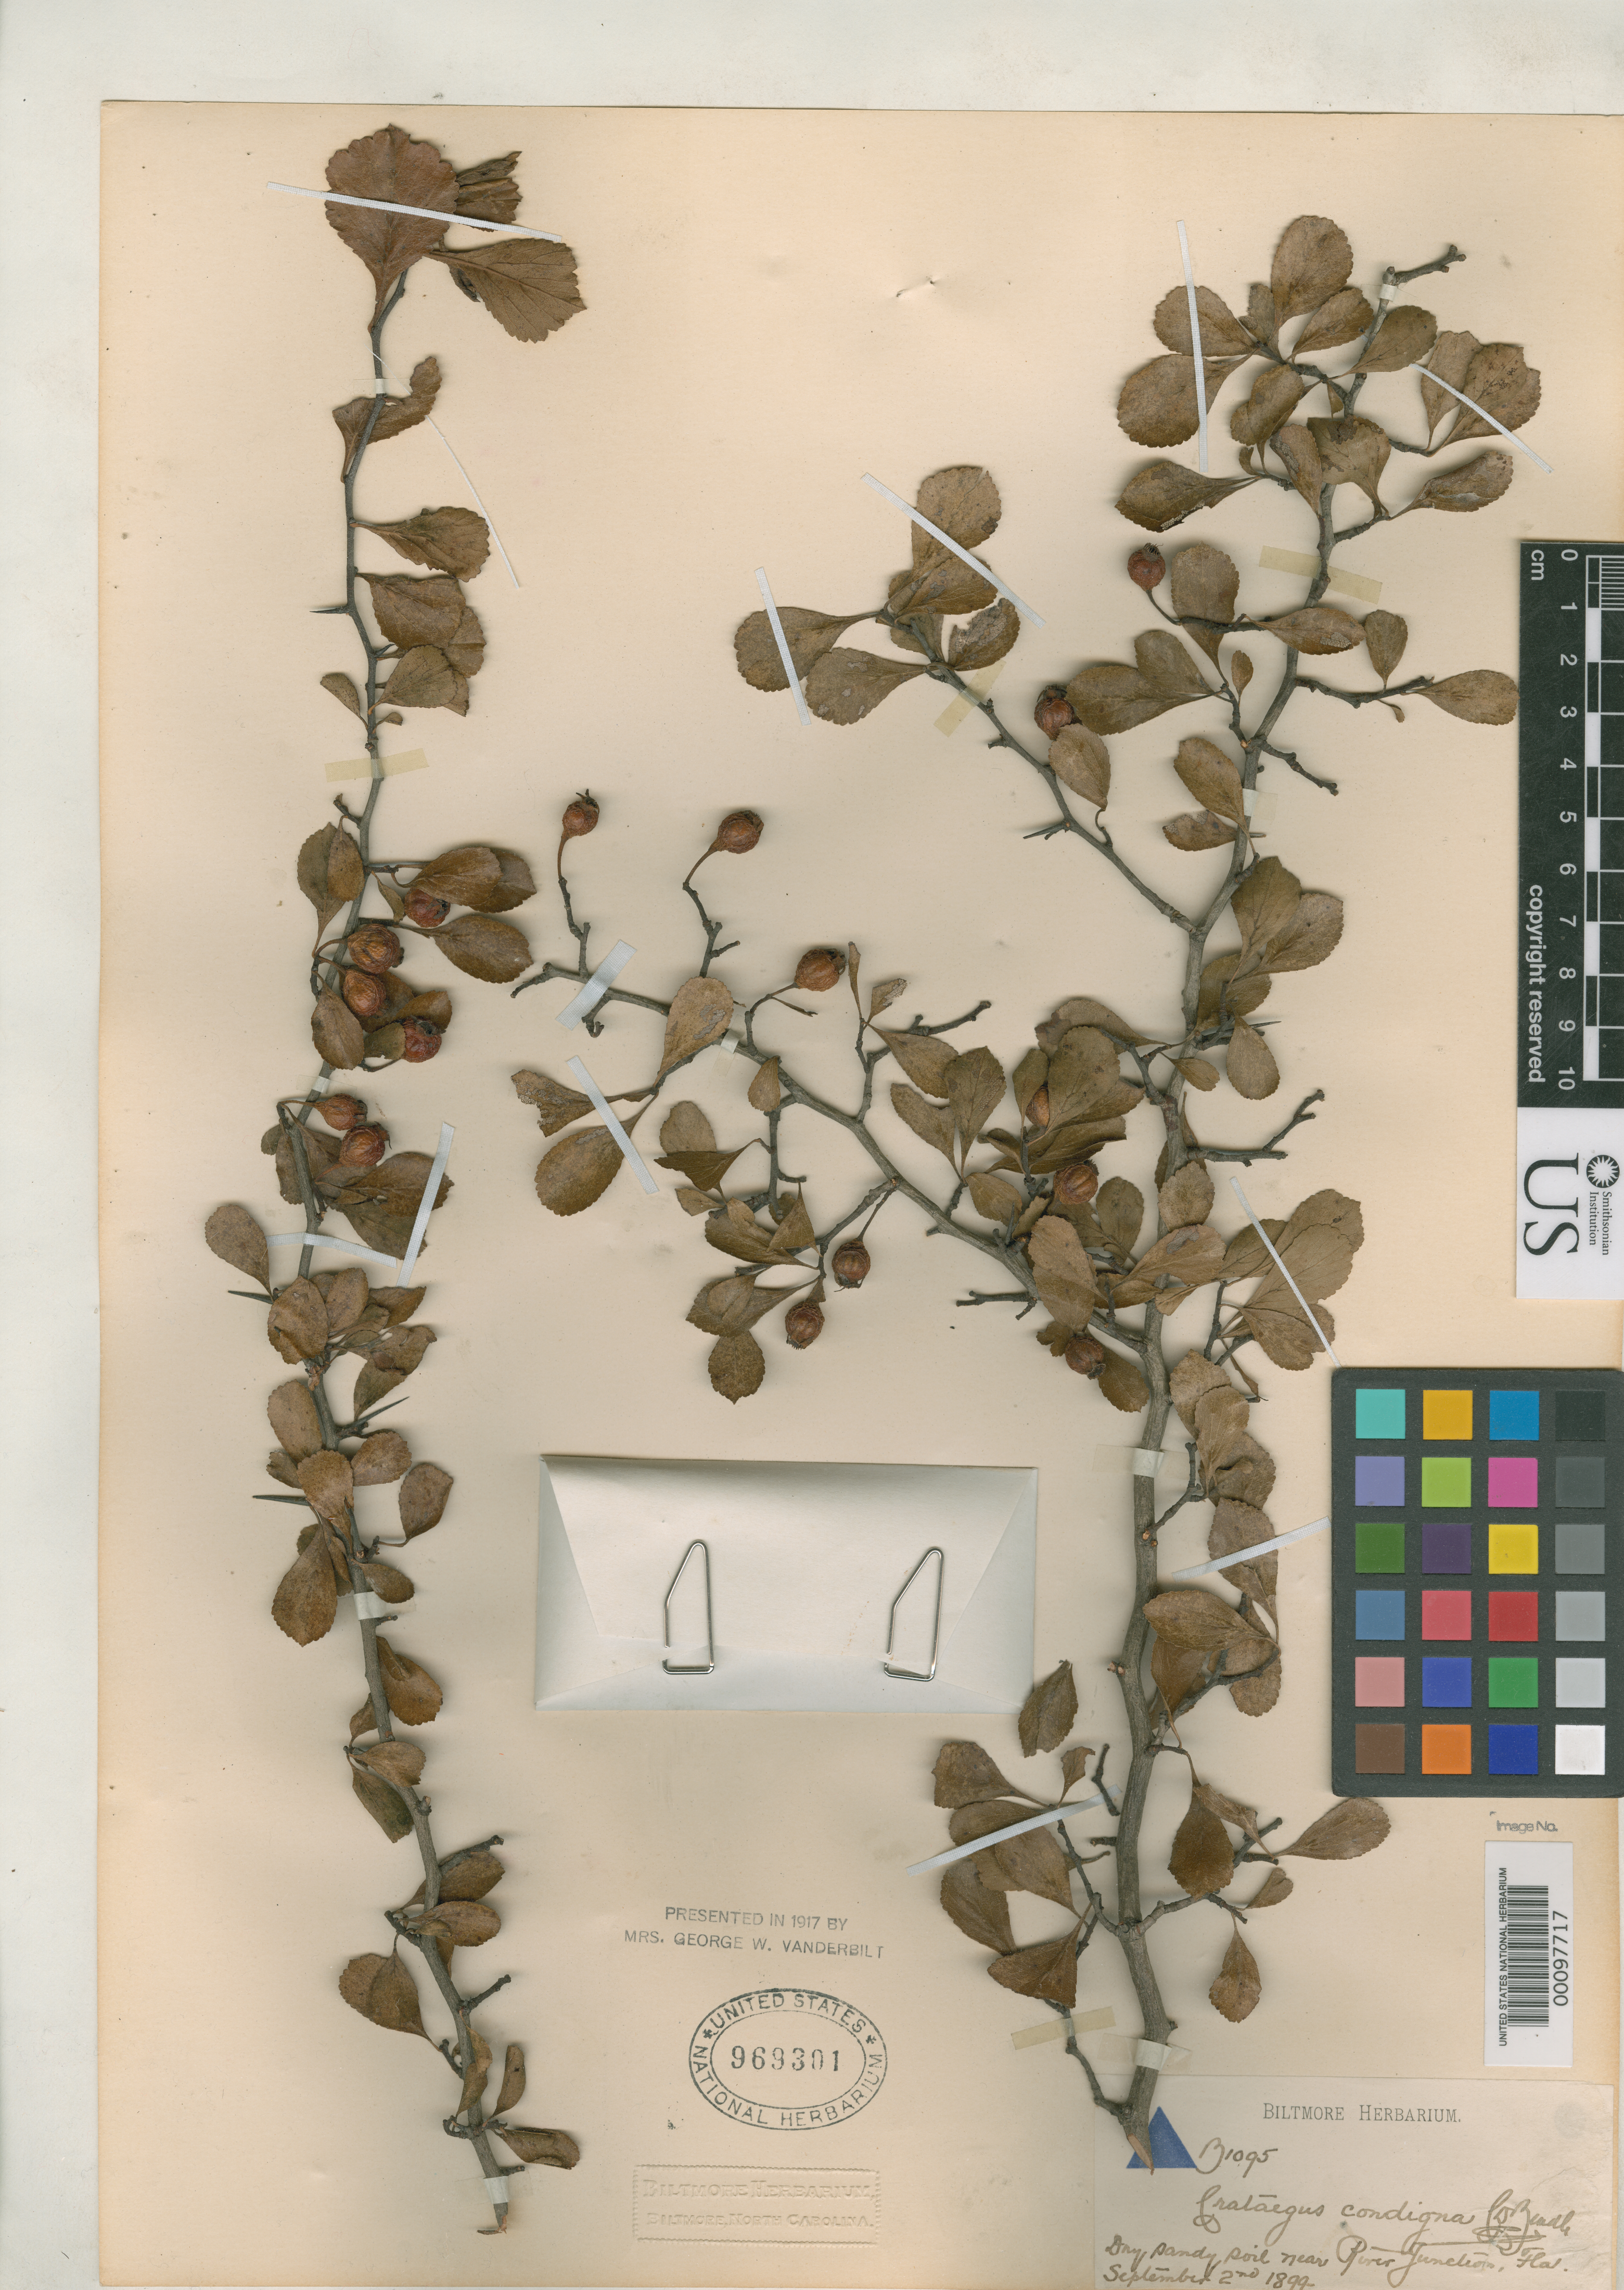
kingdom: Plantae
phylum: Tracheophyta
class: Magnoliopsida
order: Rosales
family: Rosaceae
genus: Crataegus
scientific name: Crataegus condigna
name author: Beadle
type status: Possible Holotype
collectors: ex herb. Biltmore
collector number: B 1095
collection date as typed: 02 Sep 1899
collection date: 1899-09-02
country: United States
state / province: Florida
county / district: Gadsden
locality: Chattachoochee, river Junction.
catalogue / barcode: US 969301